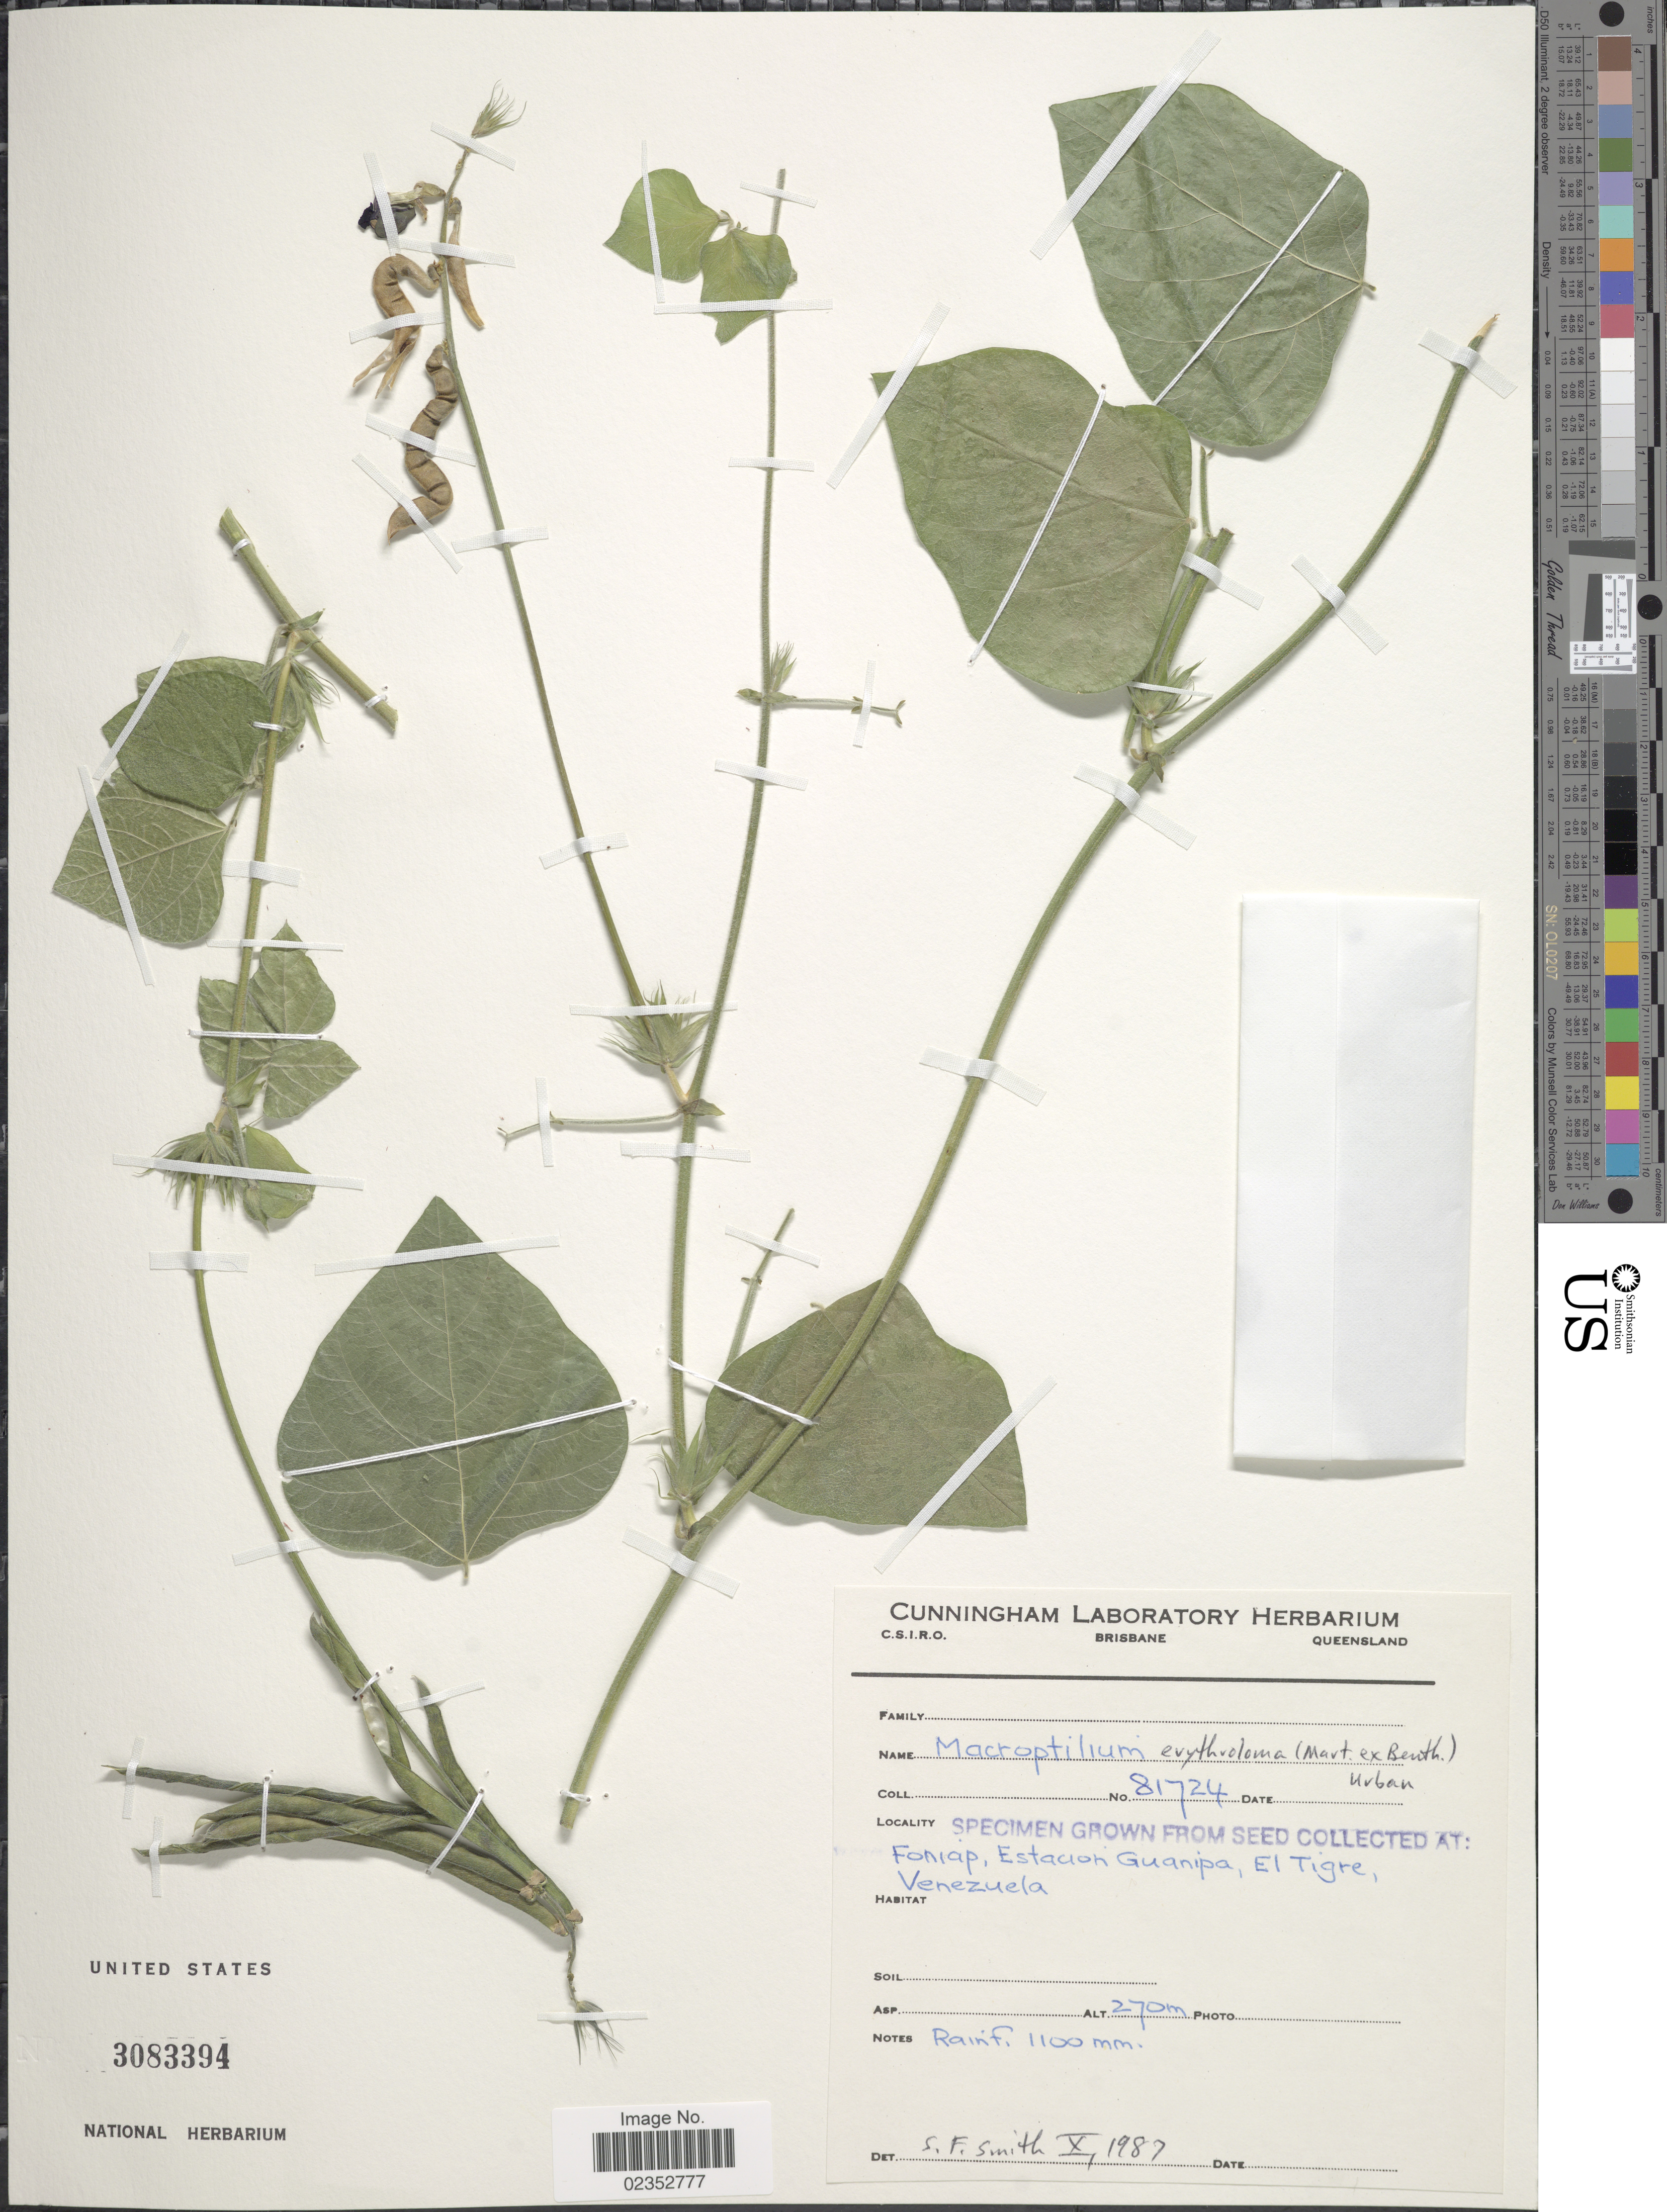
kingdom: Plantae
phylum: Tracheophyta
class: Magnoliopsida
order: Fabales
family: Fabaceae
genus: Macroptilium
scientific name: Macroptilium erythroloma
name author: (Mart. ex Benth.) Urb.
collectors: Ex Herb. Cunningham Laboratory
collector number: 81724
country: Venezuela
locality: Foniap, Estacion Guanipa, El Tigre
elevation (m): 270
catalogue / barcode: US 3083394